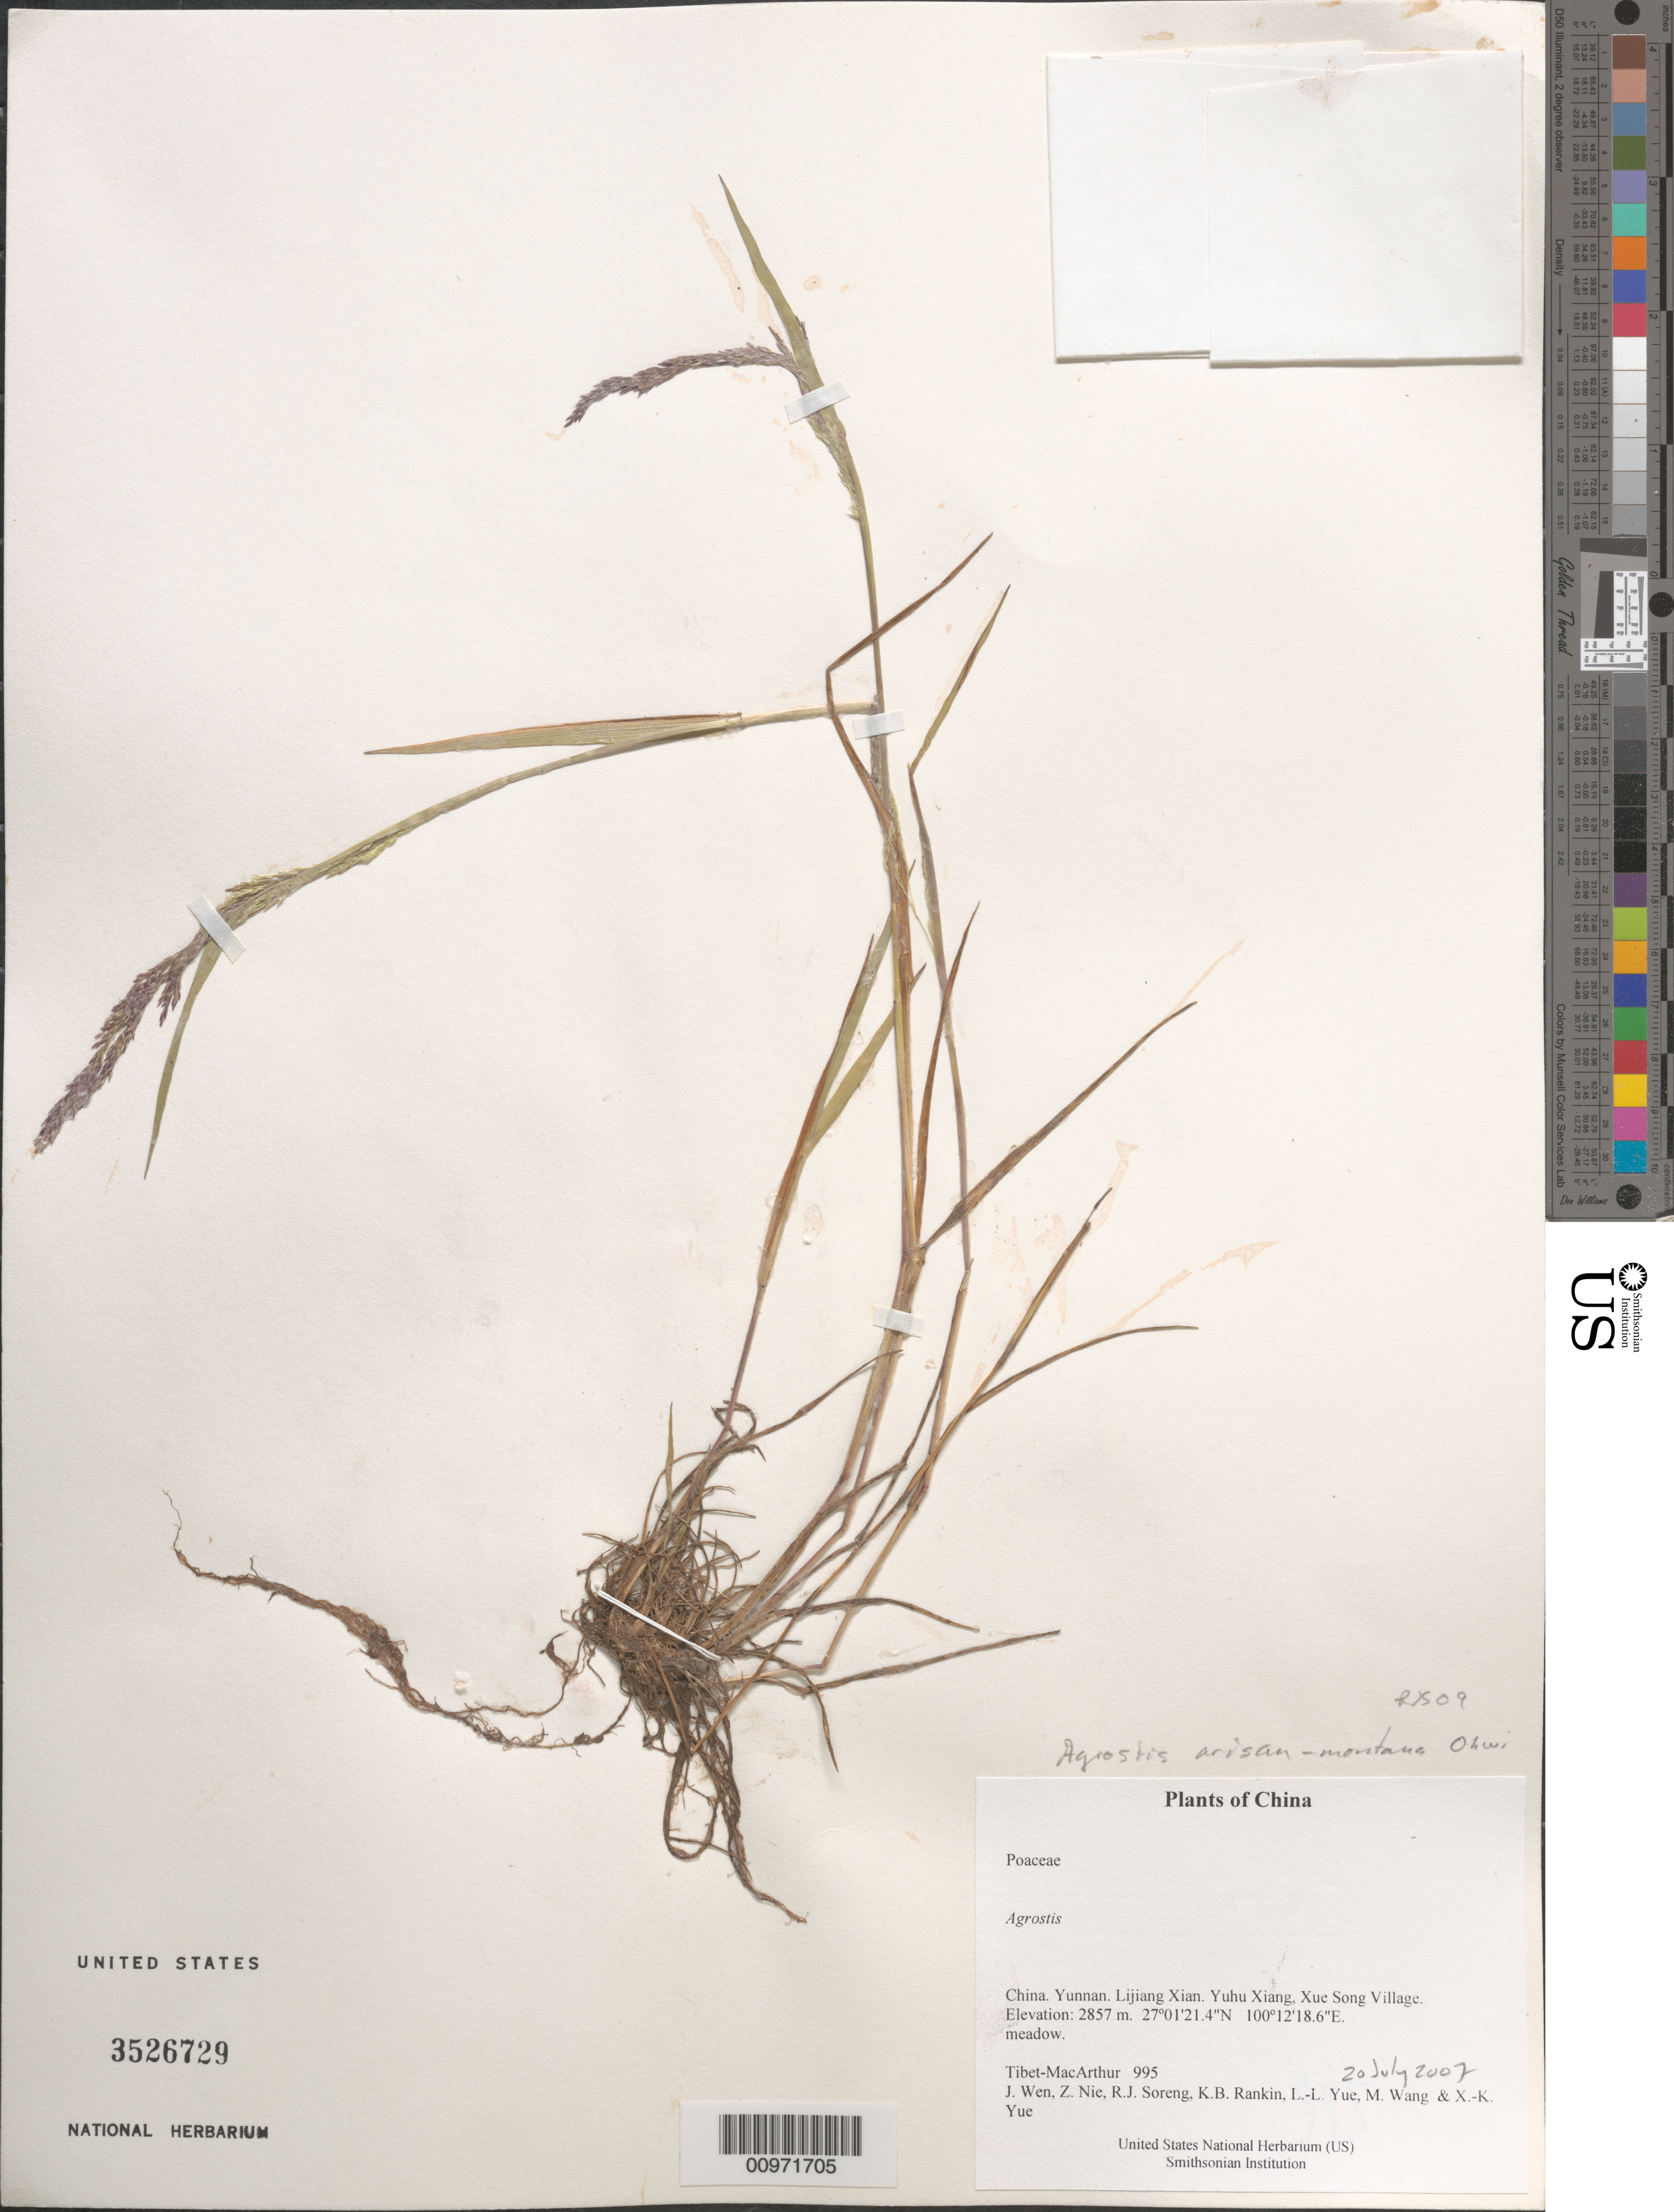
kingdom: Plantae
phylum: Tracheophyta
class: Liliopsida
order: Poales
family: Poaceae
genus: Agrostis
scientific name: Agrostis arisan-montana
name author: Ohwi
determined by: Soreng, Robert J., Research Associate (BOT), Smithsonian Institution - National Museum of Natural History (UNITED STATES)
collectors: Tibet-MacArthur, J. Wen, Z. Nie, R. J. Soreng, K. Rankin, L. Yue, M. Wang & X. Yue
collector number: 995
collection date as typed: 20 Jul 2007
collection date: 2007-07-20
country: China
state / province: Yunnan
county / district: Lijiang Xian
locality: Yuhu Xiang, Xue Song Village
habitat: meadow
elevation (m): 2857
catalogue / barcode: US 3526729